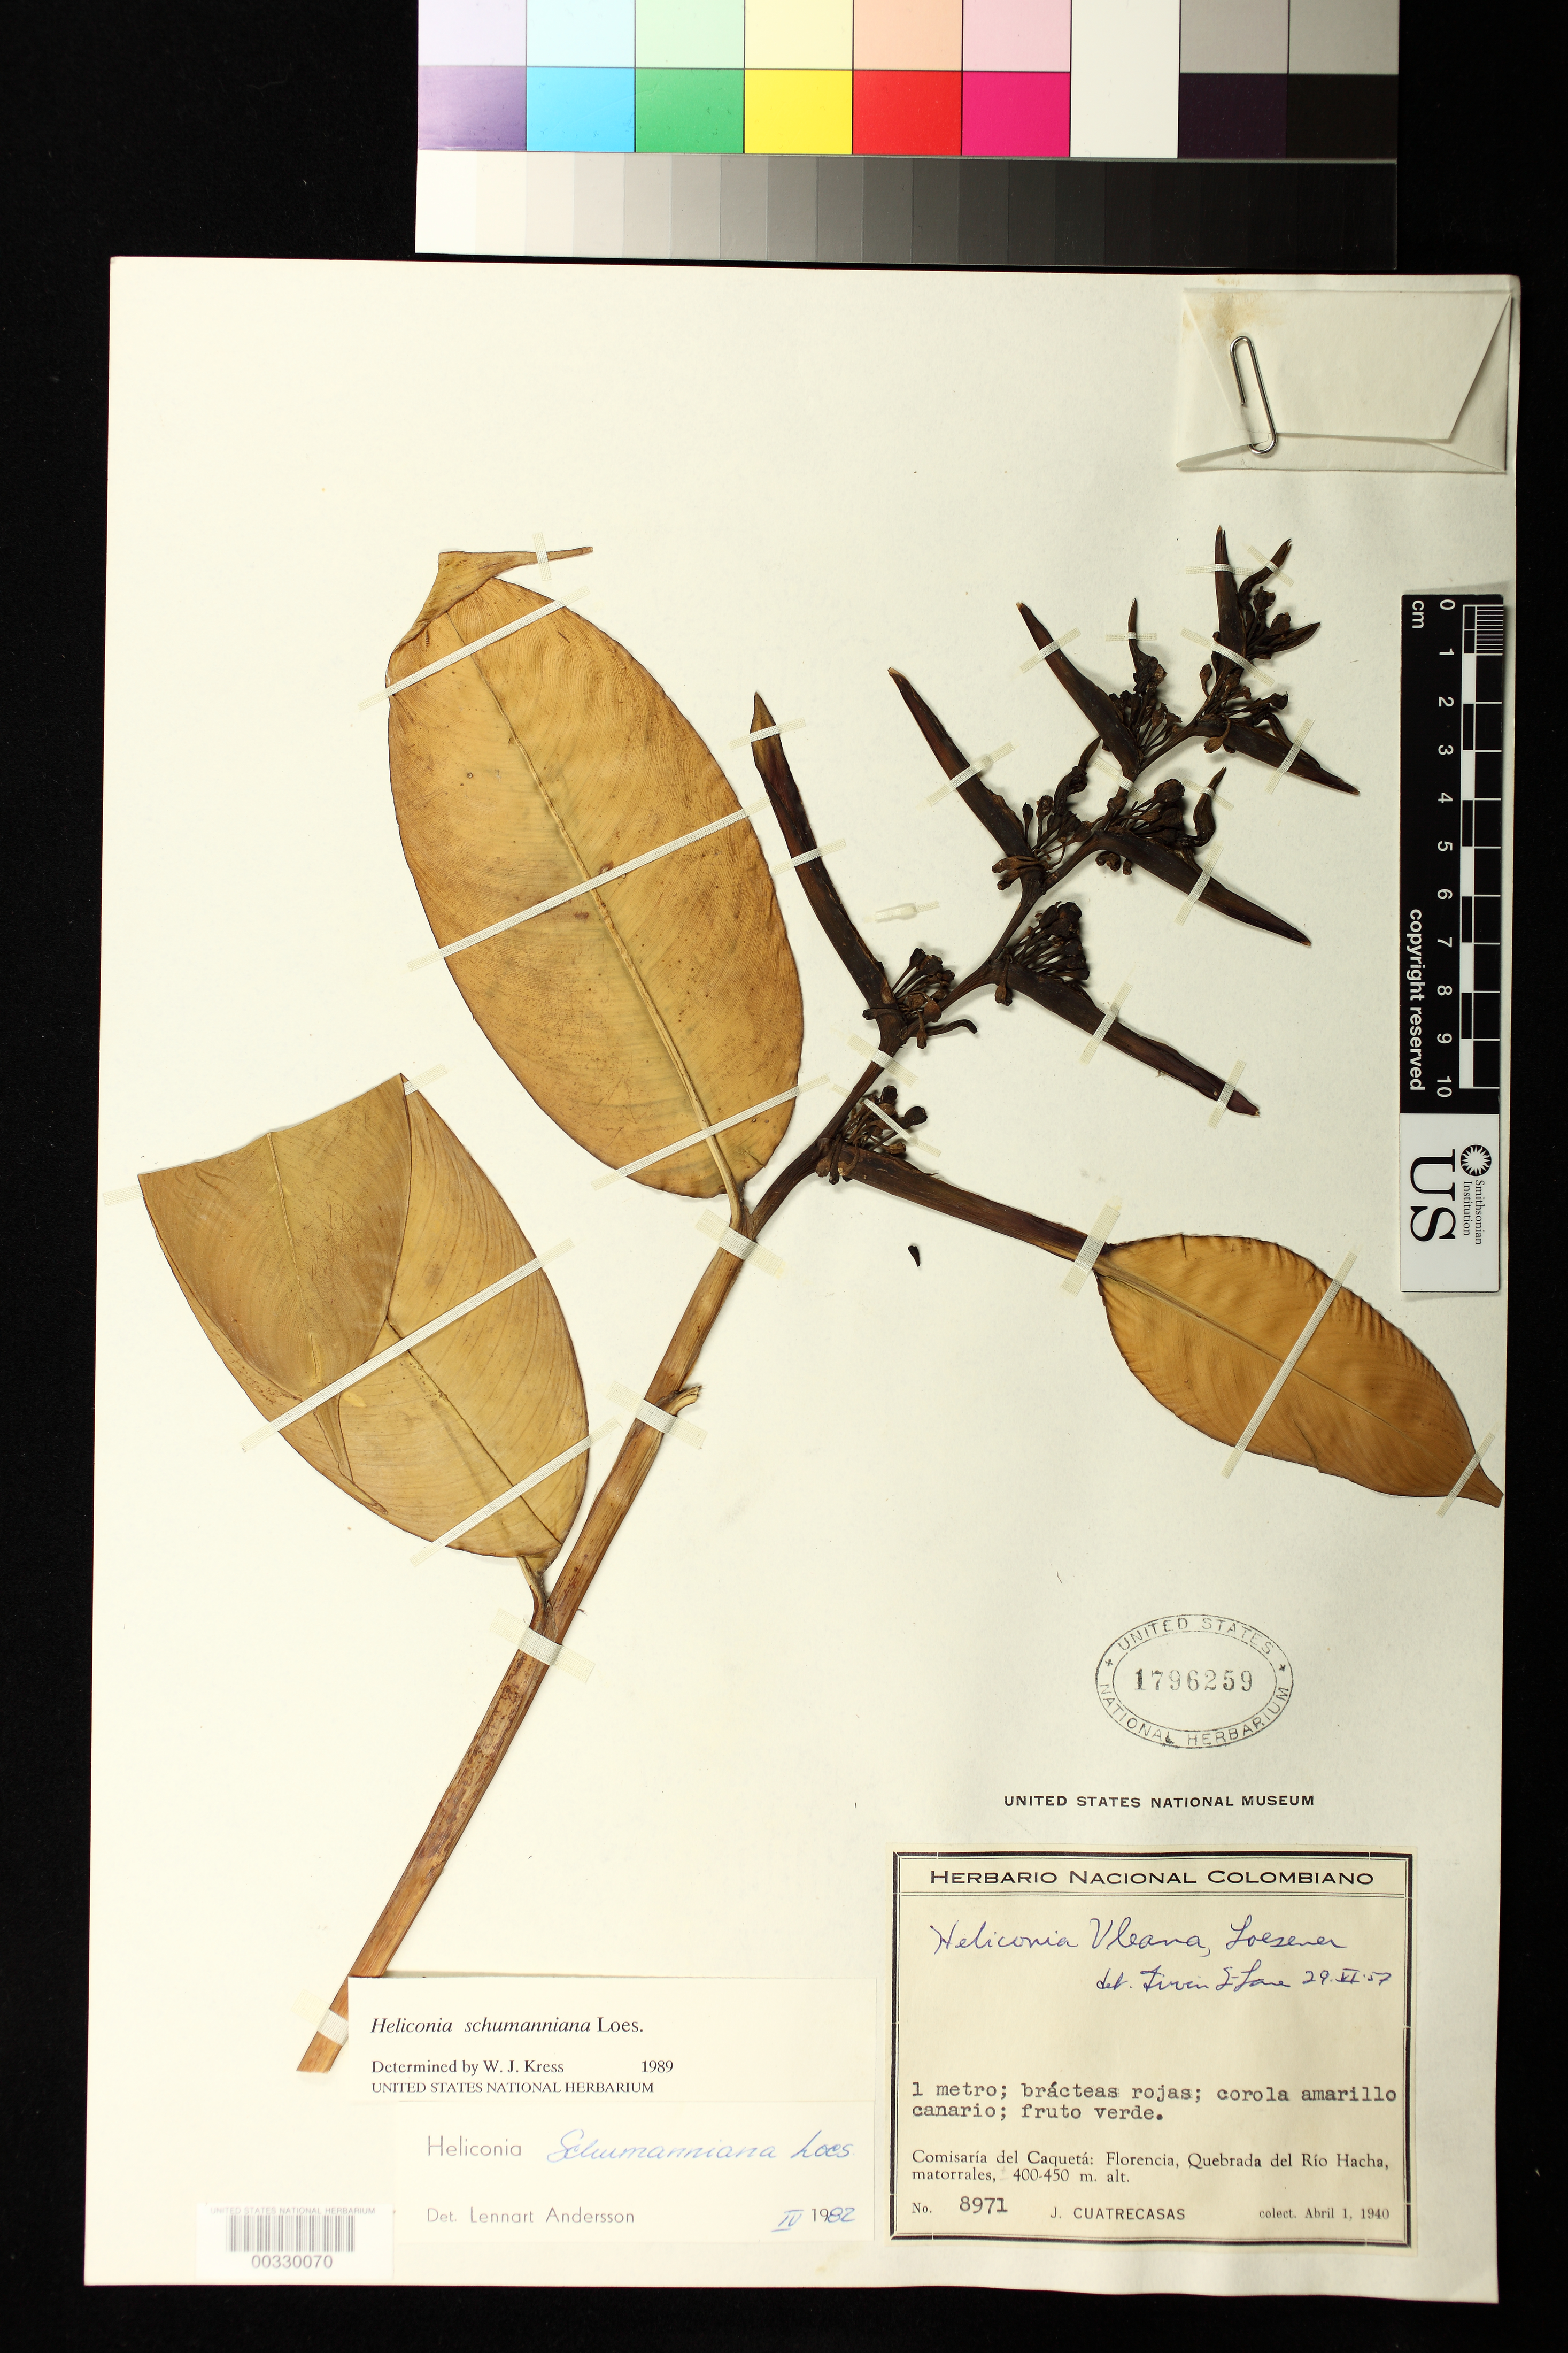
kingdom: Plantae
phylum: Tracheophyta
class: Liliopsida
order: Zingiberales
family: Heliconiaceae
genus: Heliconia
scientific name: Heliconia schumanniana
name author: Loes.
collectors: J. Cuatrecasas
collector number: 8971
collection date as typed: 01 Apr 1940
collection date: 1940-04-01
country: Colombia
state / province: Caquetá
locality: Florencia, Quebrada of Rio Hacha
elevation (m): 400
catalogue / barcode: US 1796259